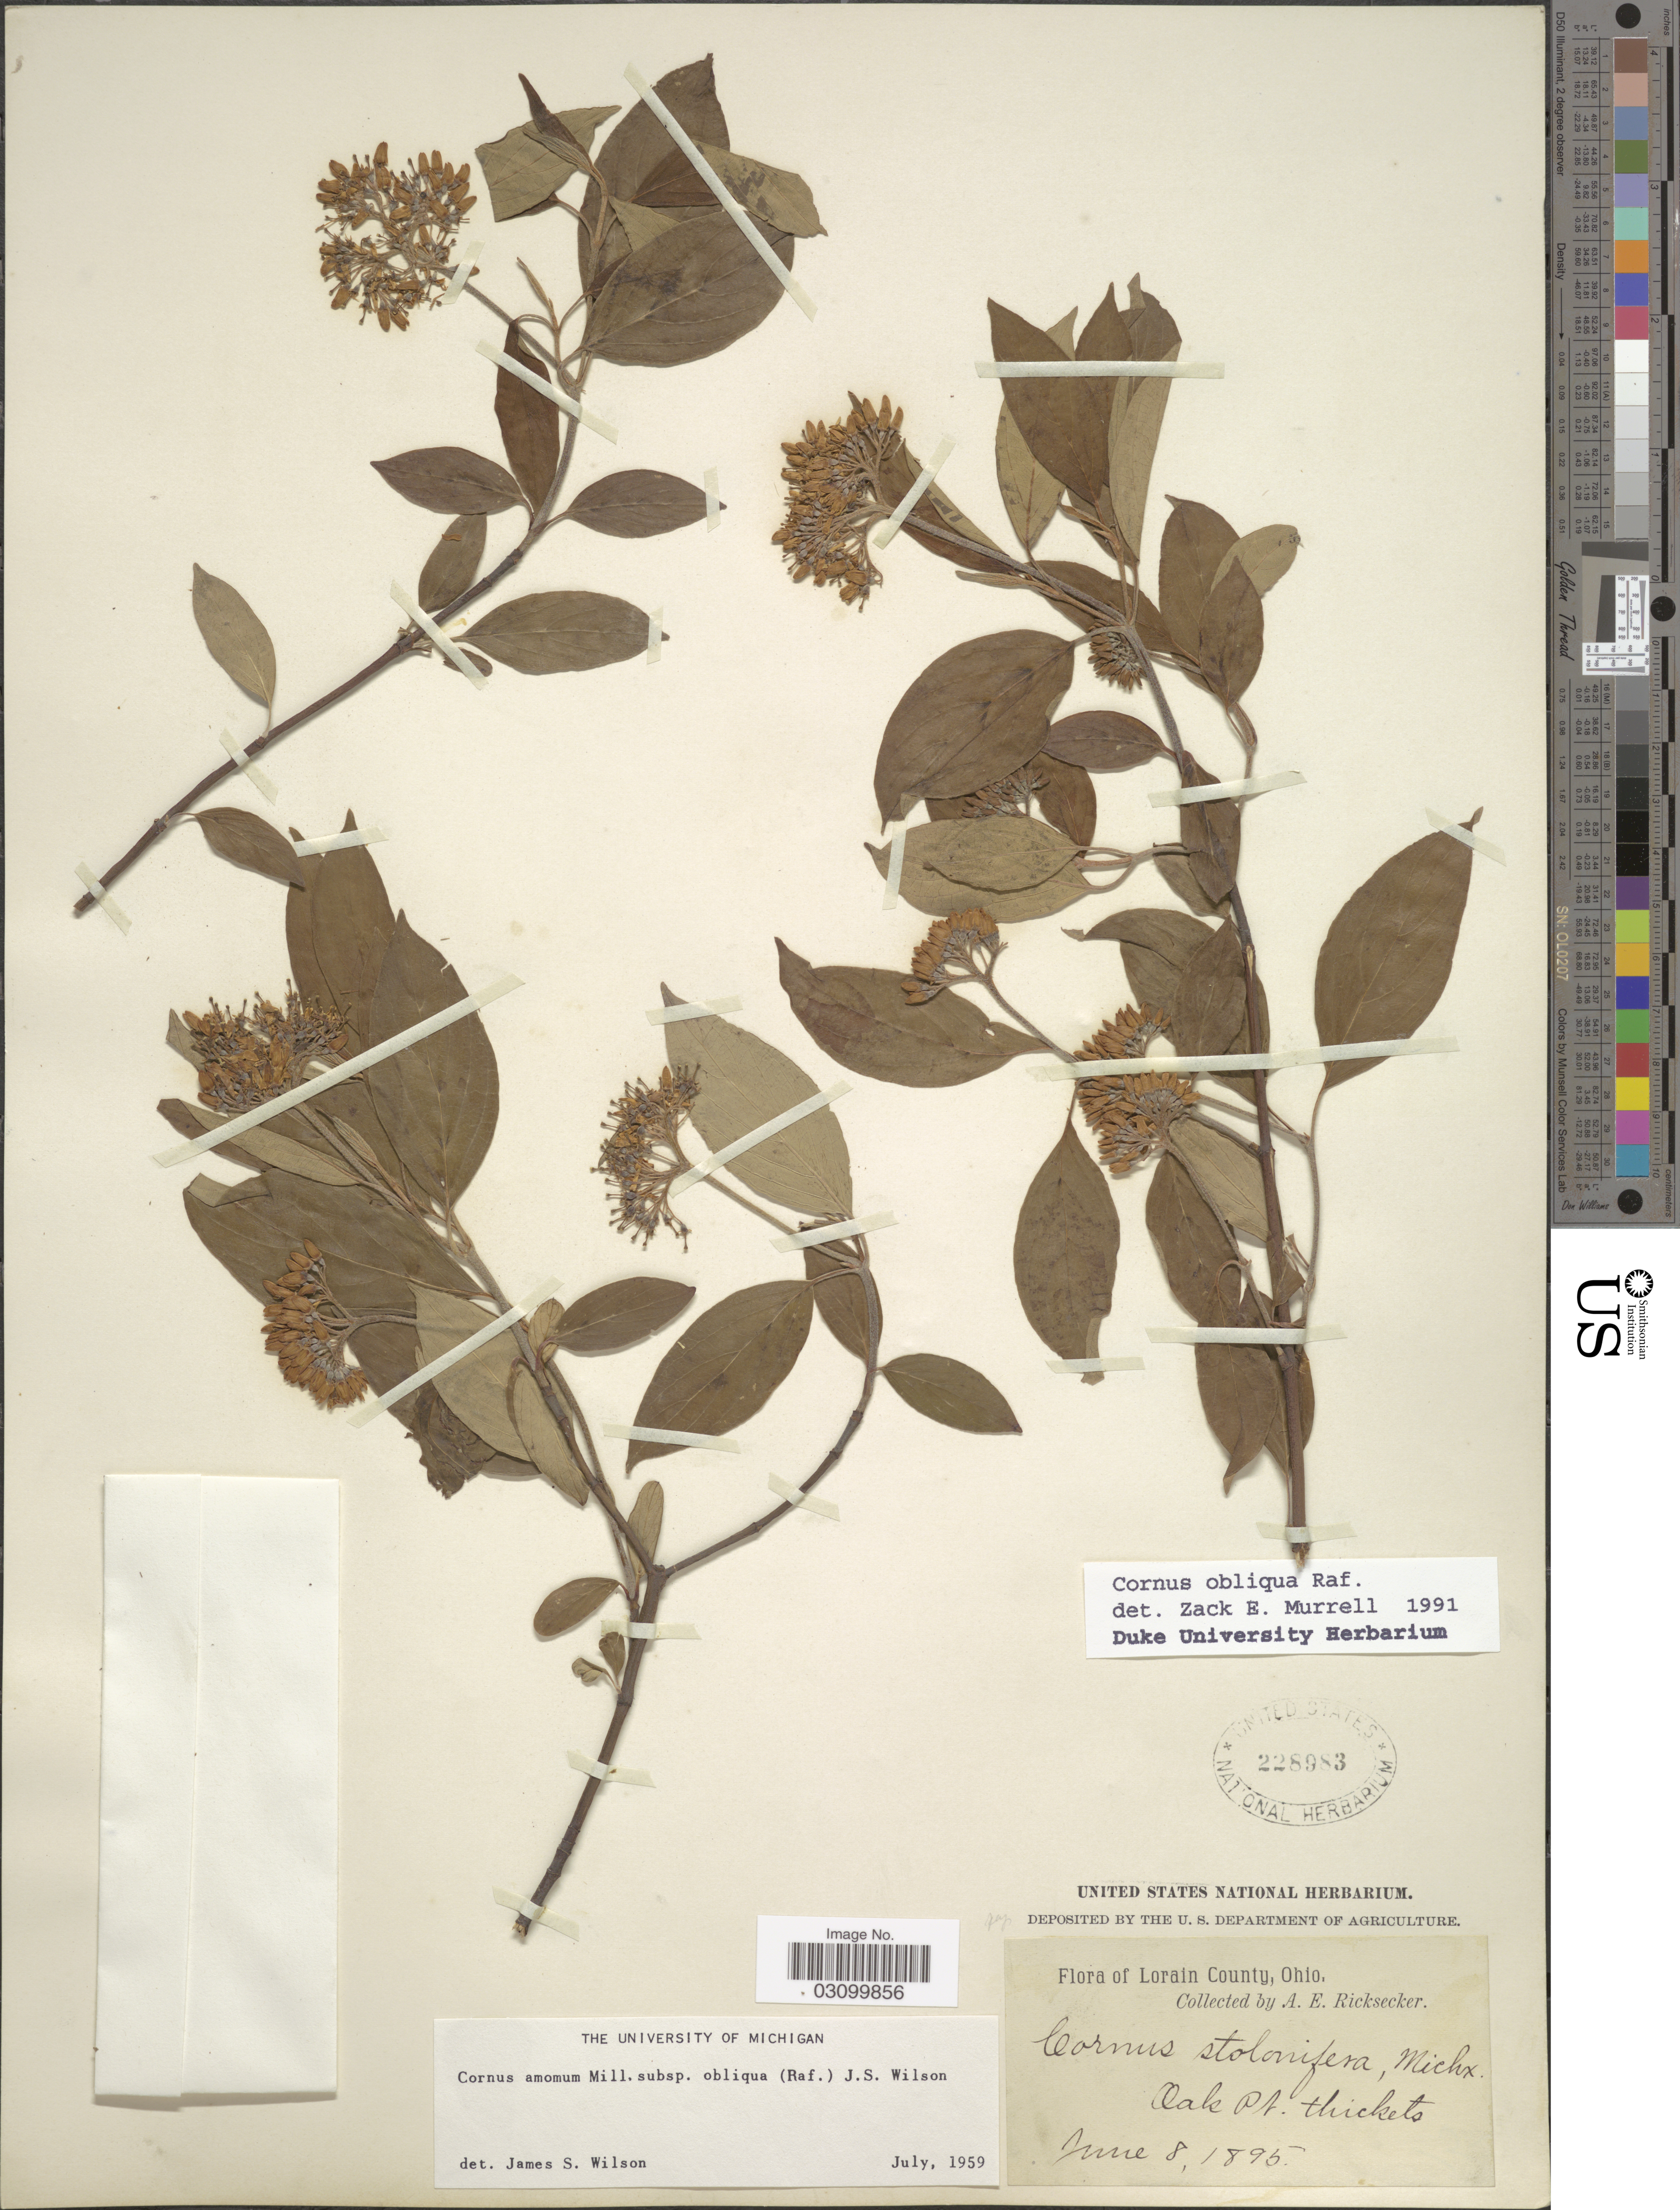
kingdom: Plantae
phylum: Tracheophyta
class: Magnoliopsida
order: Cornales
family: Cornaceae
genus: Cornus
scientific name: Cornus obliqua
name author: Raf.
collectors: A. E. Ricksecker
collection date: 1895-06-08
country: United States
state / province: Ohio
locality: Lorain County. Oak Pt.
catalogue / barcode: US 228983